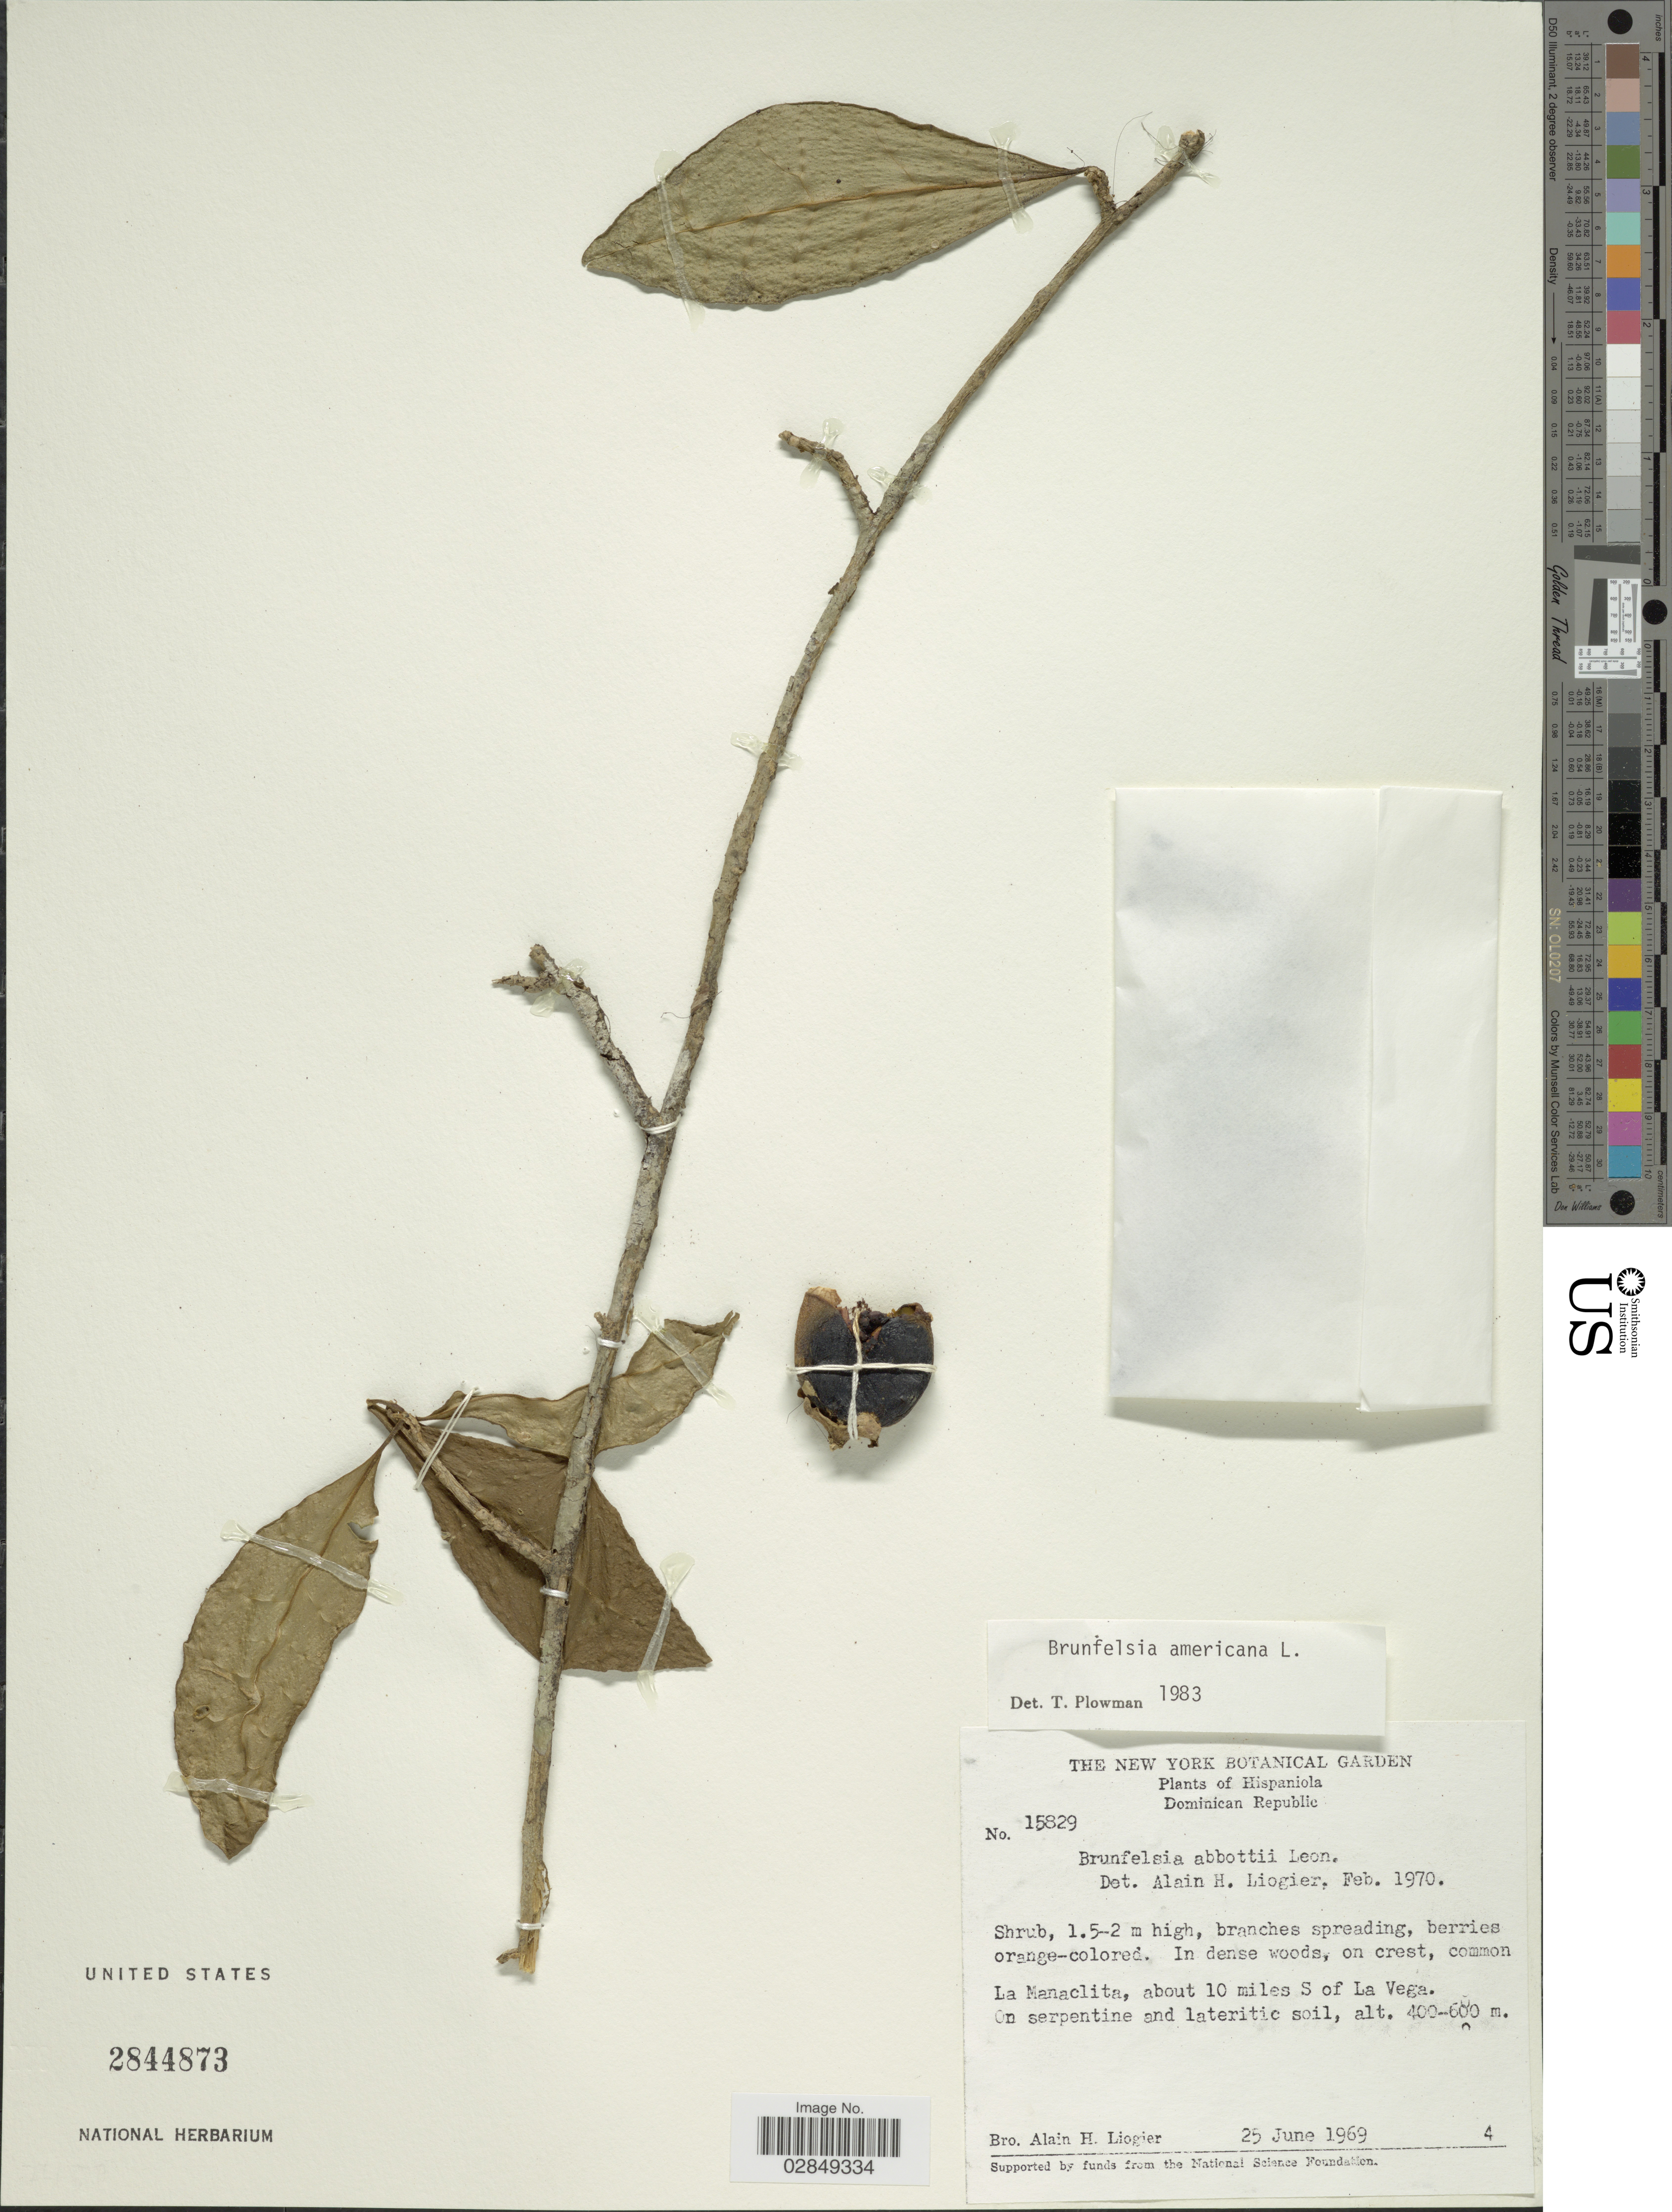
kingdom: Plantae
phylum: Tracheophyta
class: Magnoliopsida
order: Solanales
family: Solanaceae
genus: Brunfelsia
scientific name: Brunfelsia americana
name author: L.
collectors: A. H. Liogier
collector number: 15829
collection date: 1969-06-25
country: Dominican Republic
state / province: La Vega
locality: Hispaniola. La Manaclita, about 10 miles S of La Vega.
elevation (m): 400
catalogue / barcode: US 2844873